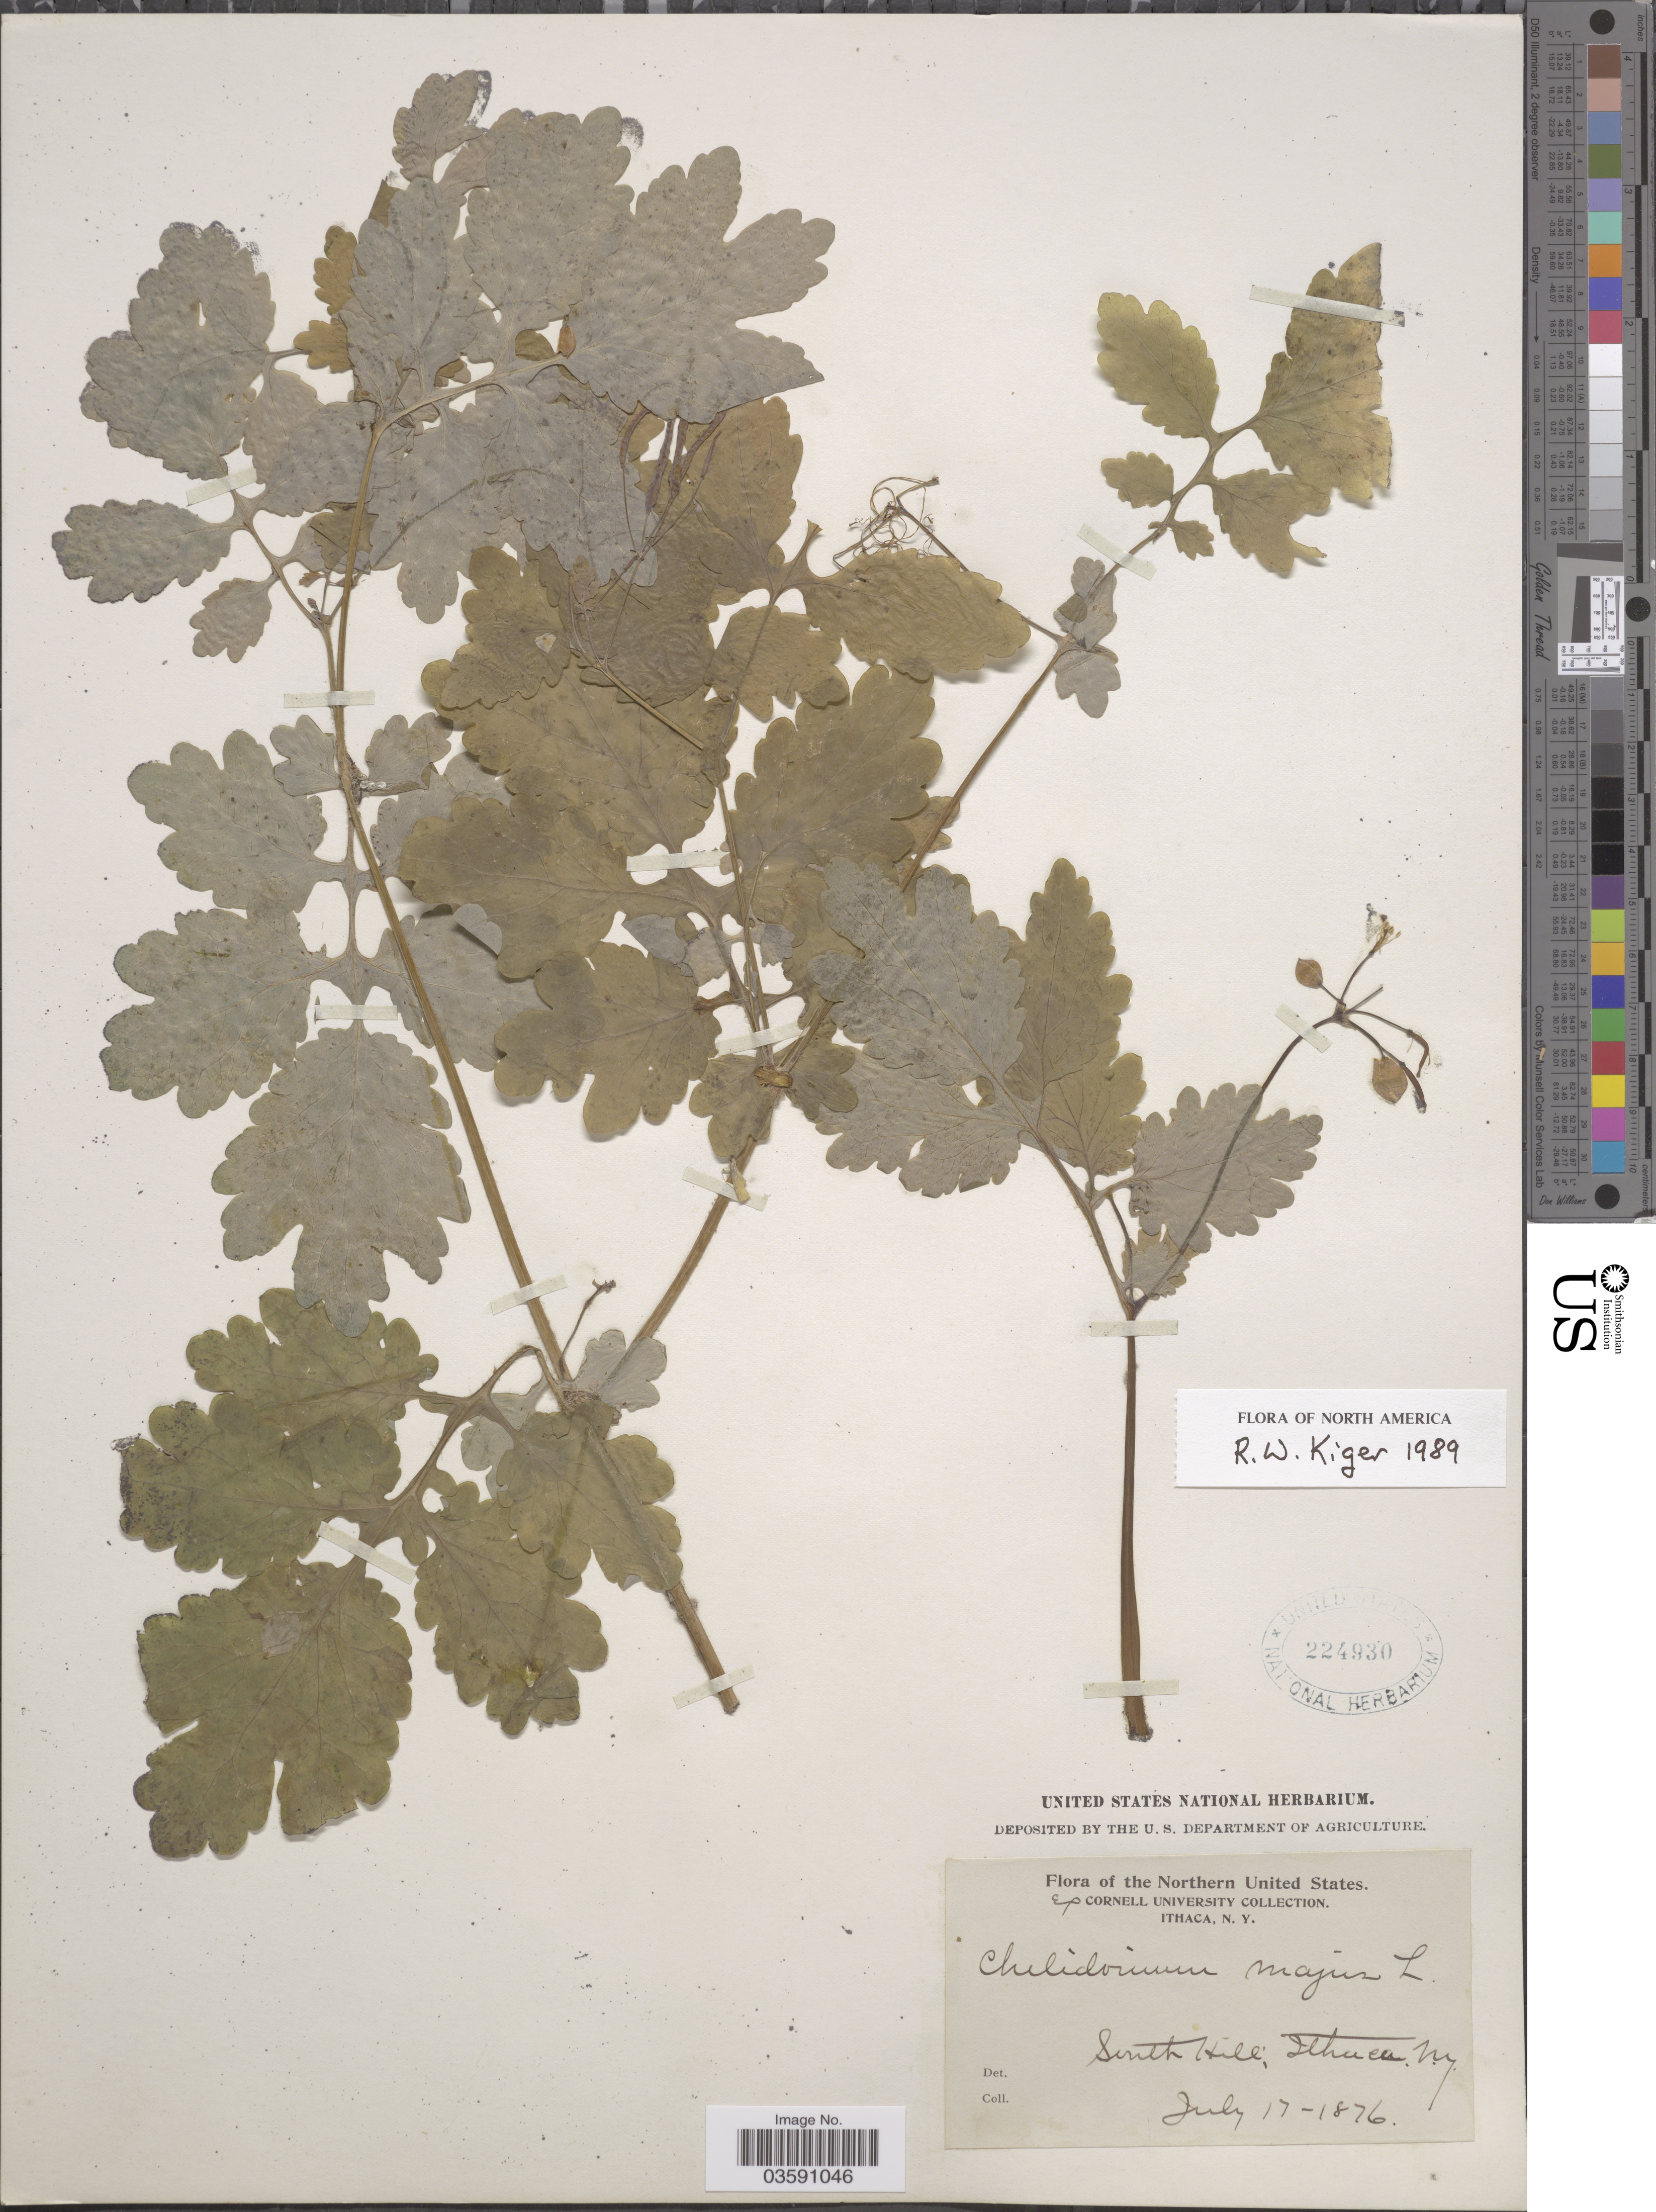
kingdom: Plantae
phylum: Tracheophyta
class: Magnoliopsida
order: Ranunculales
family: Papaveraceae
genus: Chelidonium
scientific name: Chelidonium majus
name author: L.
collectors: Cornell University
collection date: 1876-07-17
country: United States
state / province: New York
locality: South Hill; Ithaca. Northern United States.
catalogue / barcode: US 224930